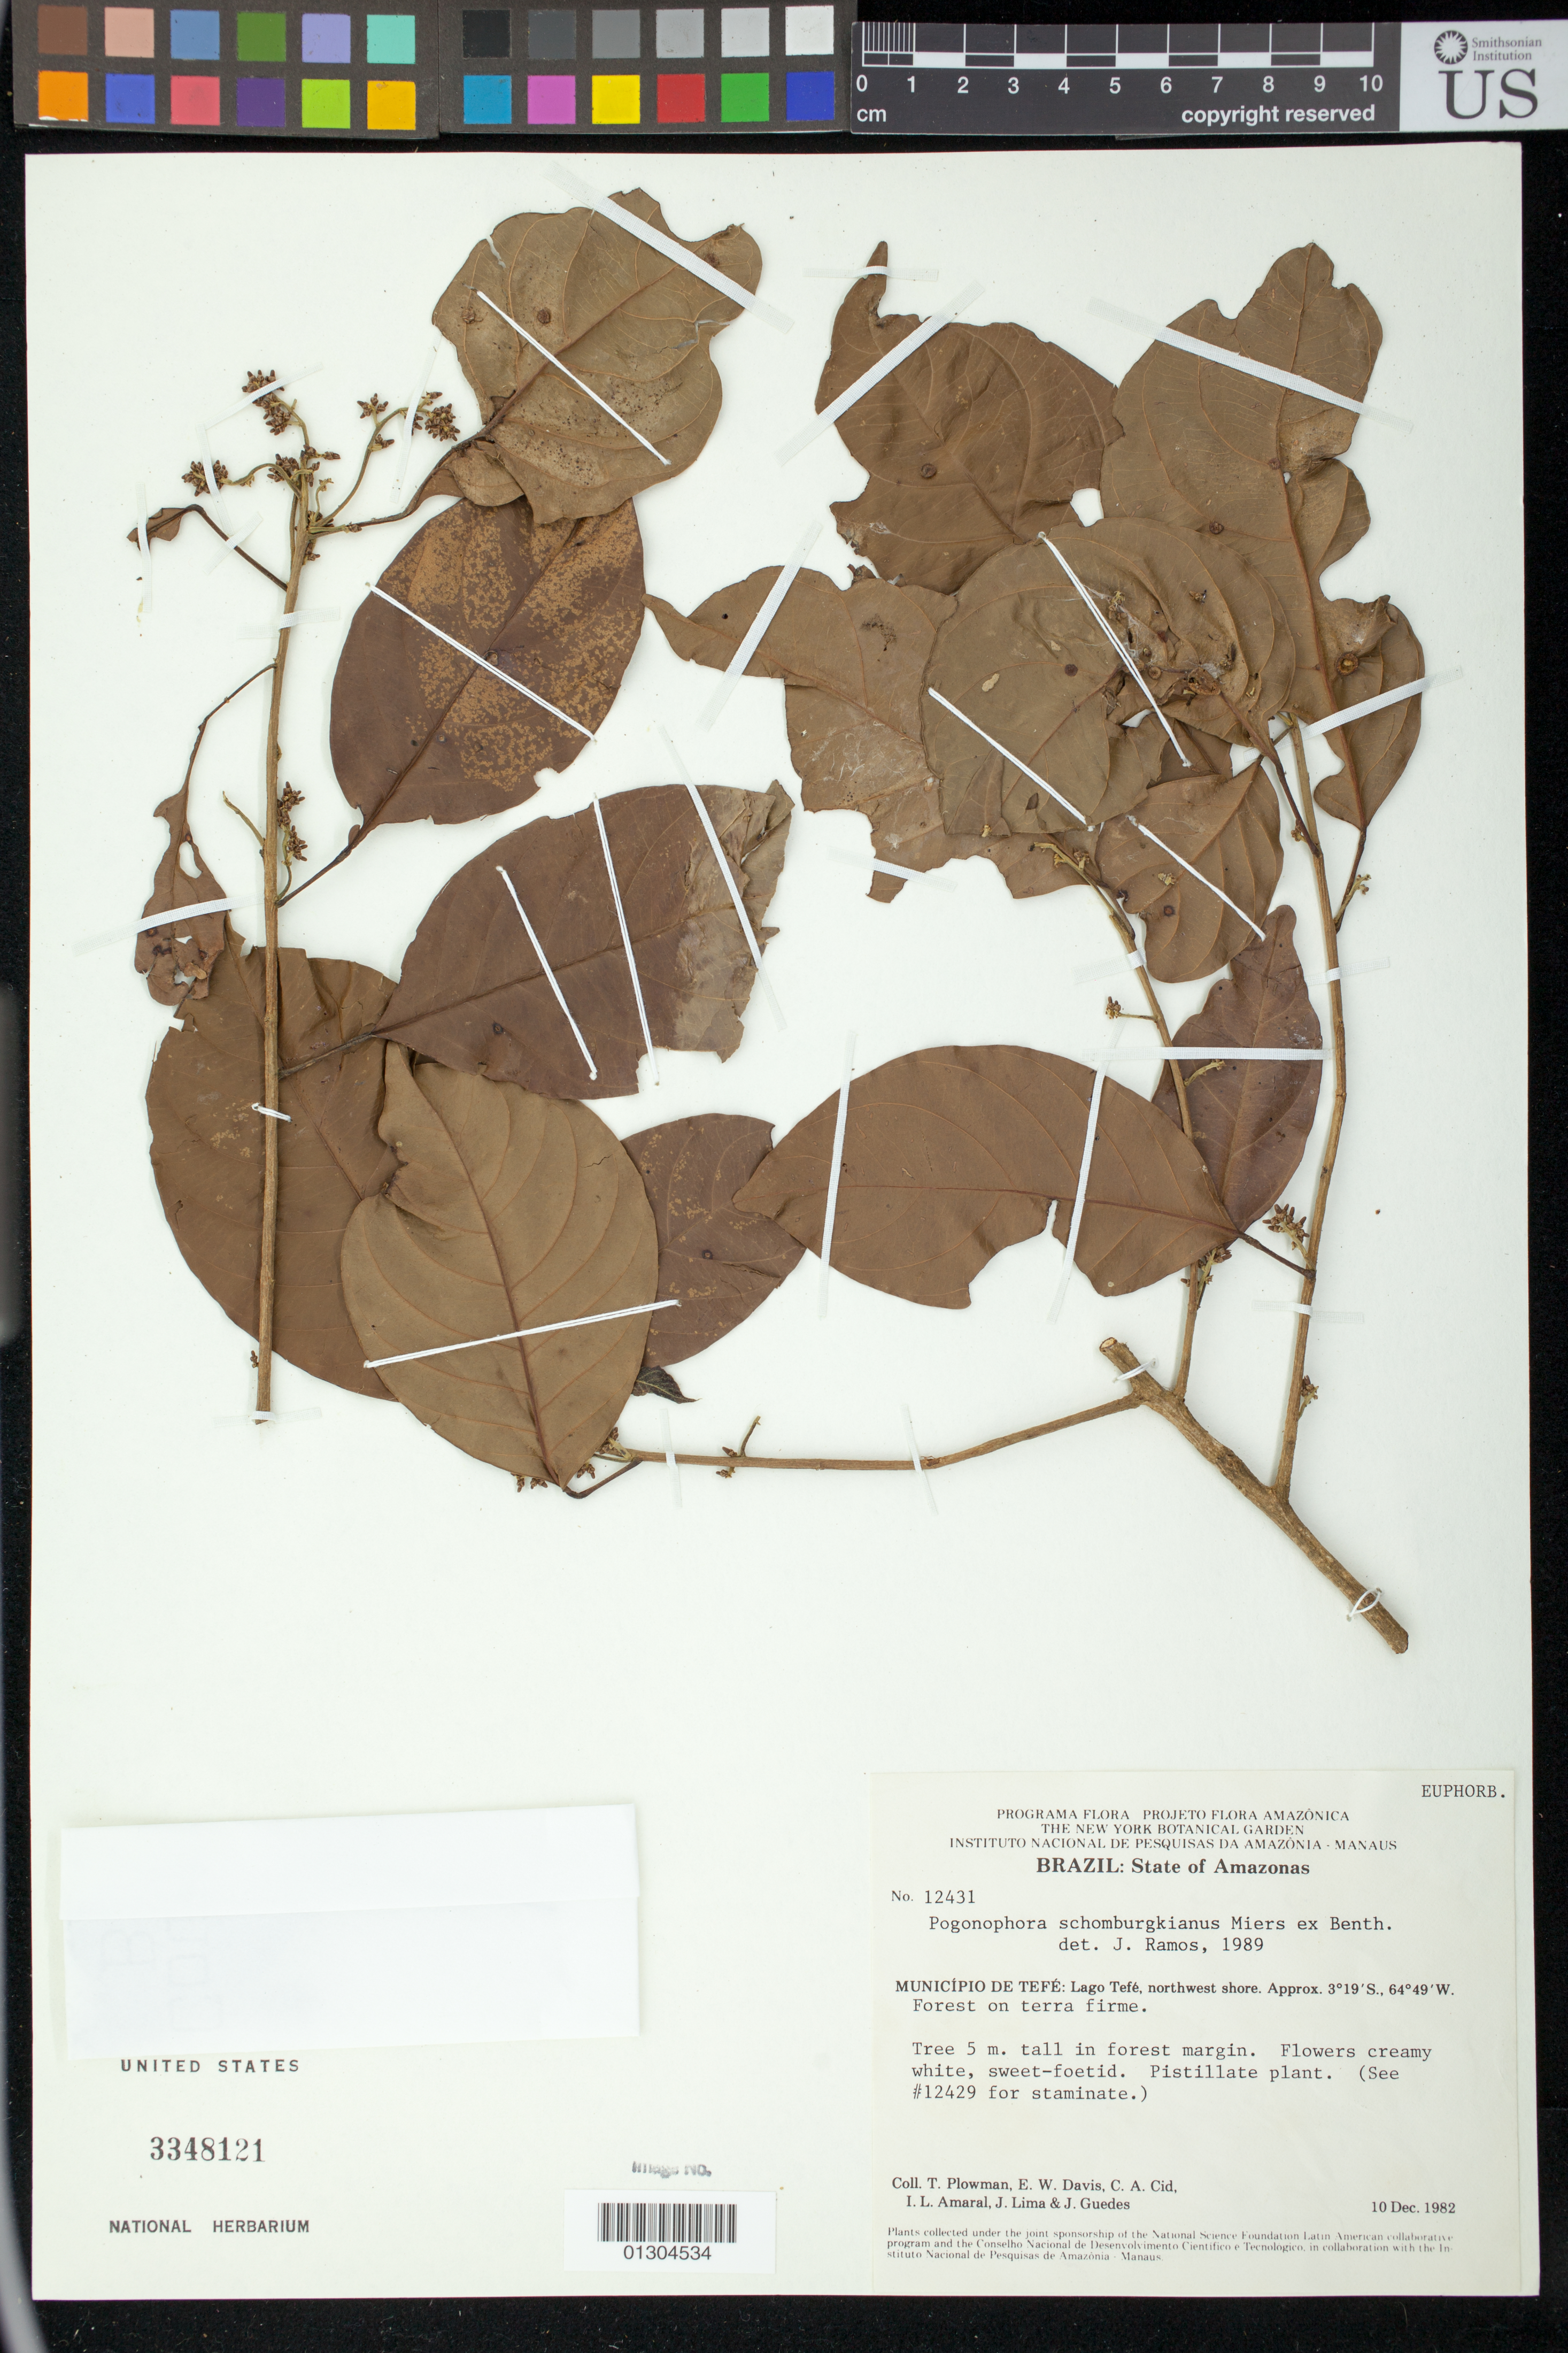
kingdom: Plantae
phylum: Tracheophyta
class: Magnoliopsida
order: Malpighiales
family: Peraceae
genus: Pogonophora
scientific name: Pogonophora schomburgkiana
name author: Miers ex Benth.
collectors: T. Plowman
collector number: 12431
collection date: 1982-12-10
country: Brazil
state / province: Amazonas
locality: Municipio de Tefe:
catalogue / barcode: US 3348121